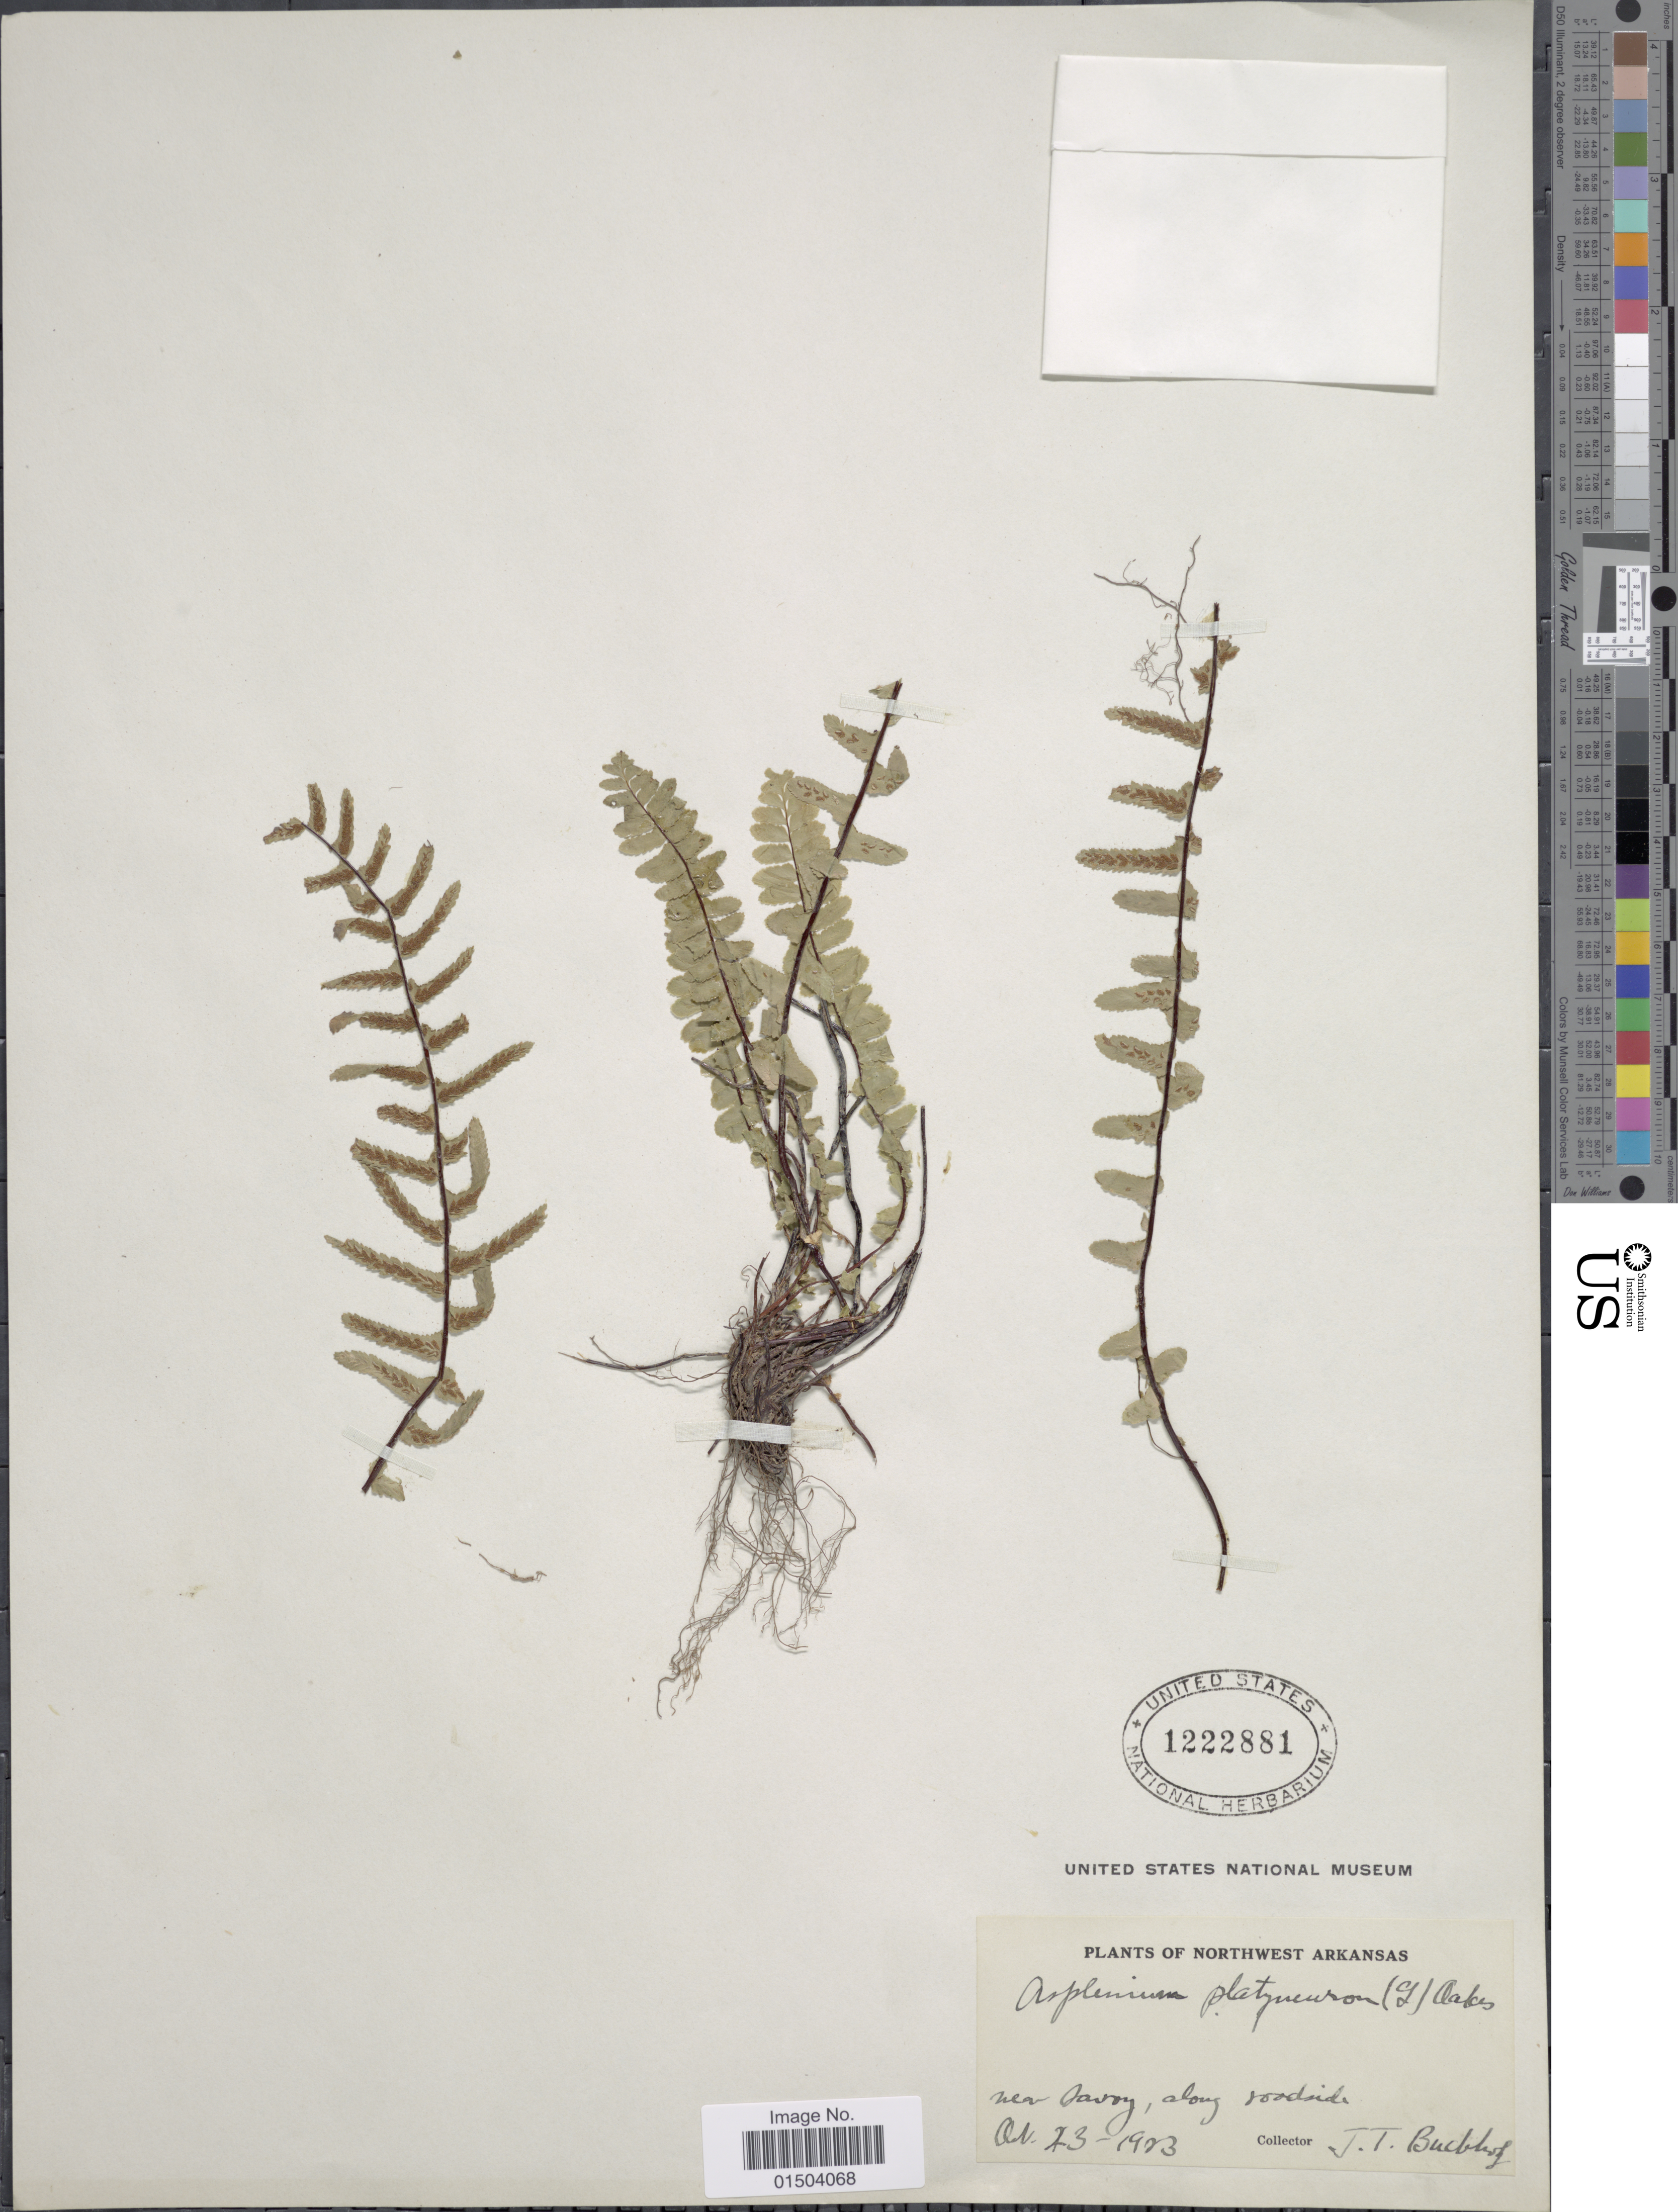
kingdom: Plantae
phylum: Tracheophyta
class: Polypodiopsida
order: Polypodiales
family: Aspleniaceae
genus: Asplenium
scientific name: Asplenium platyneuron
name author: (L.) Britton, Stearns & Poggenb.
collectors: J. T. Buchholz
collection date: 1953-10-23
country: United States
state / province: Arkansas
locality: Northwest Arkansas. Near Savoy, along roadside.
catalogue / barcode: US 1222881